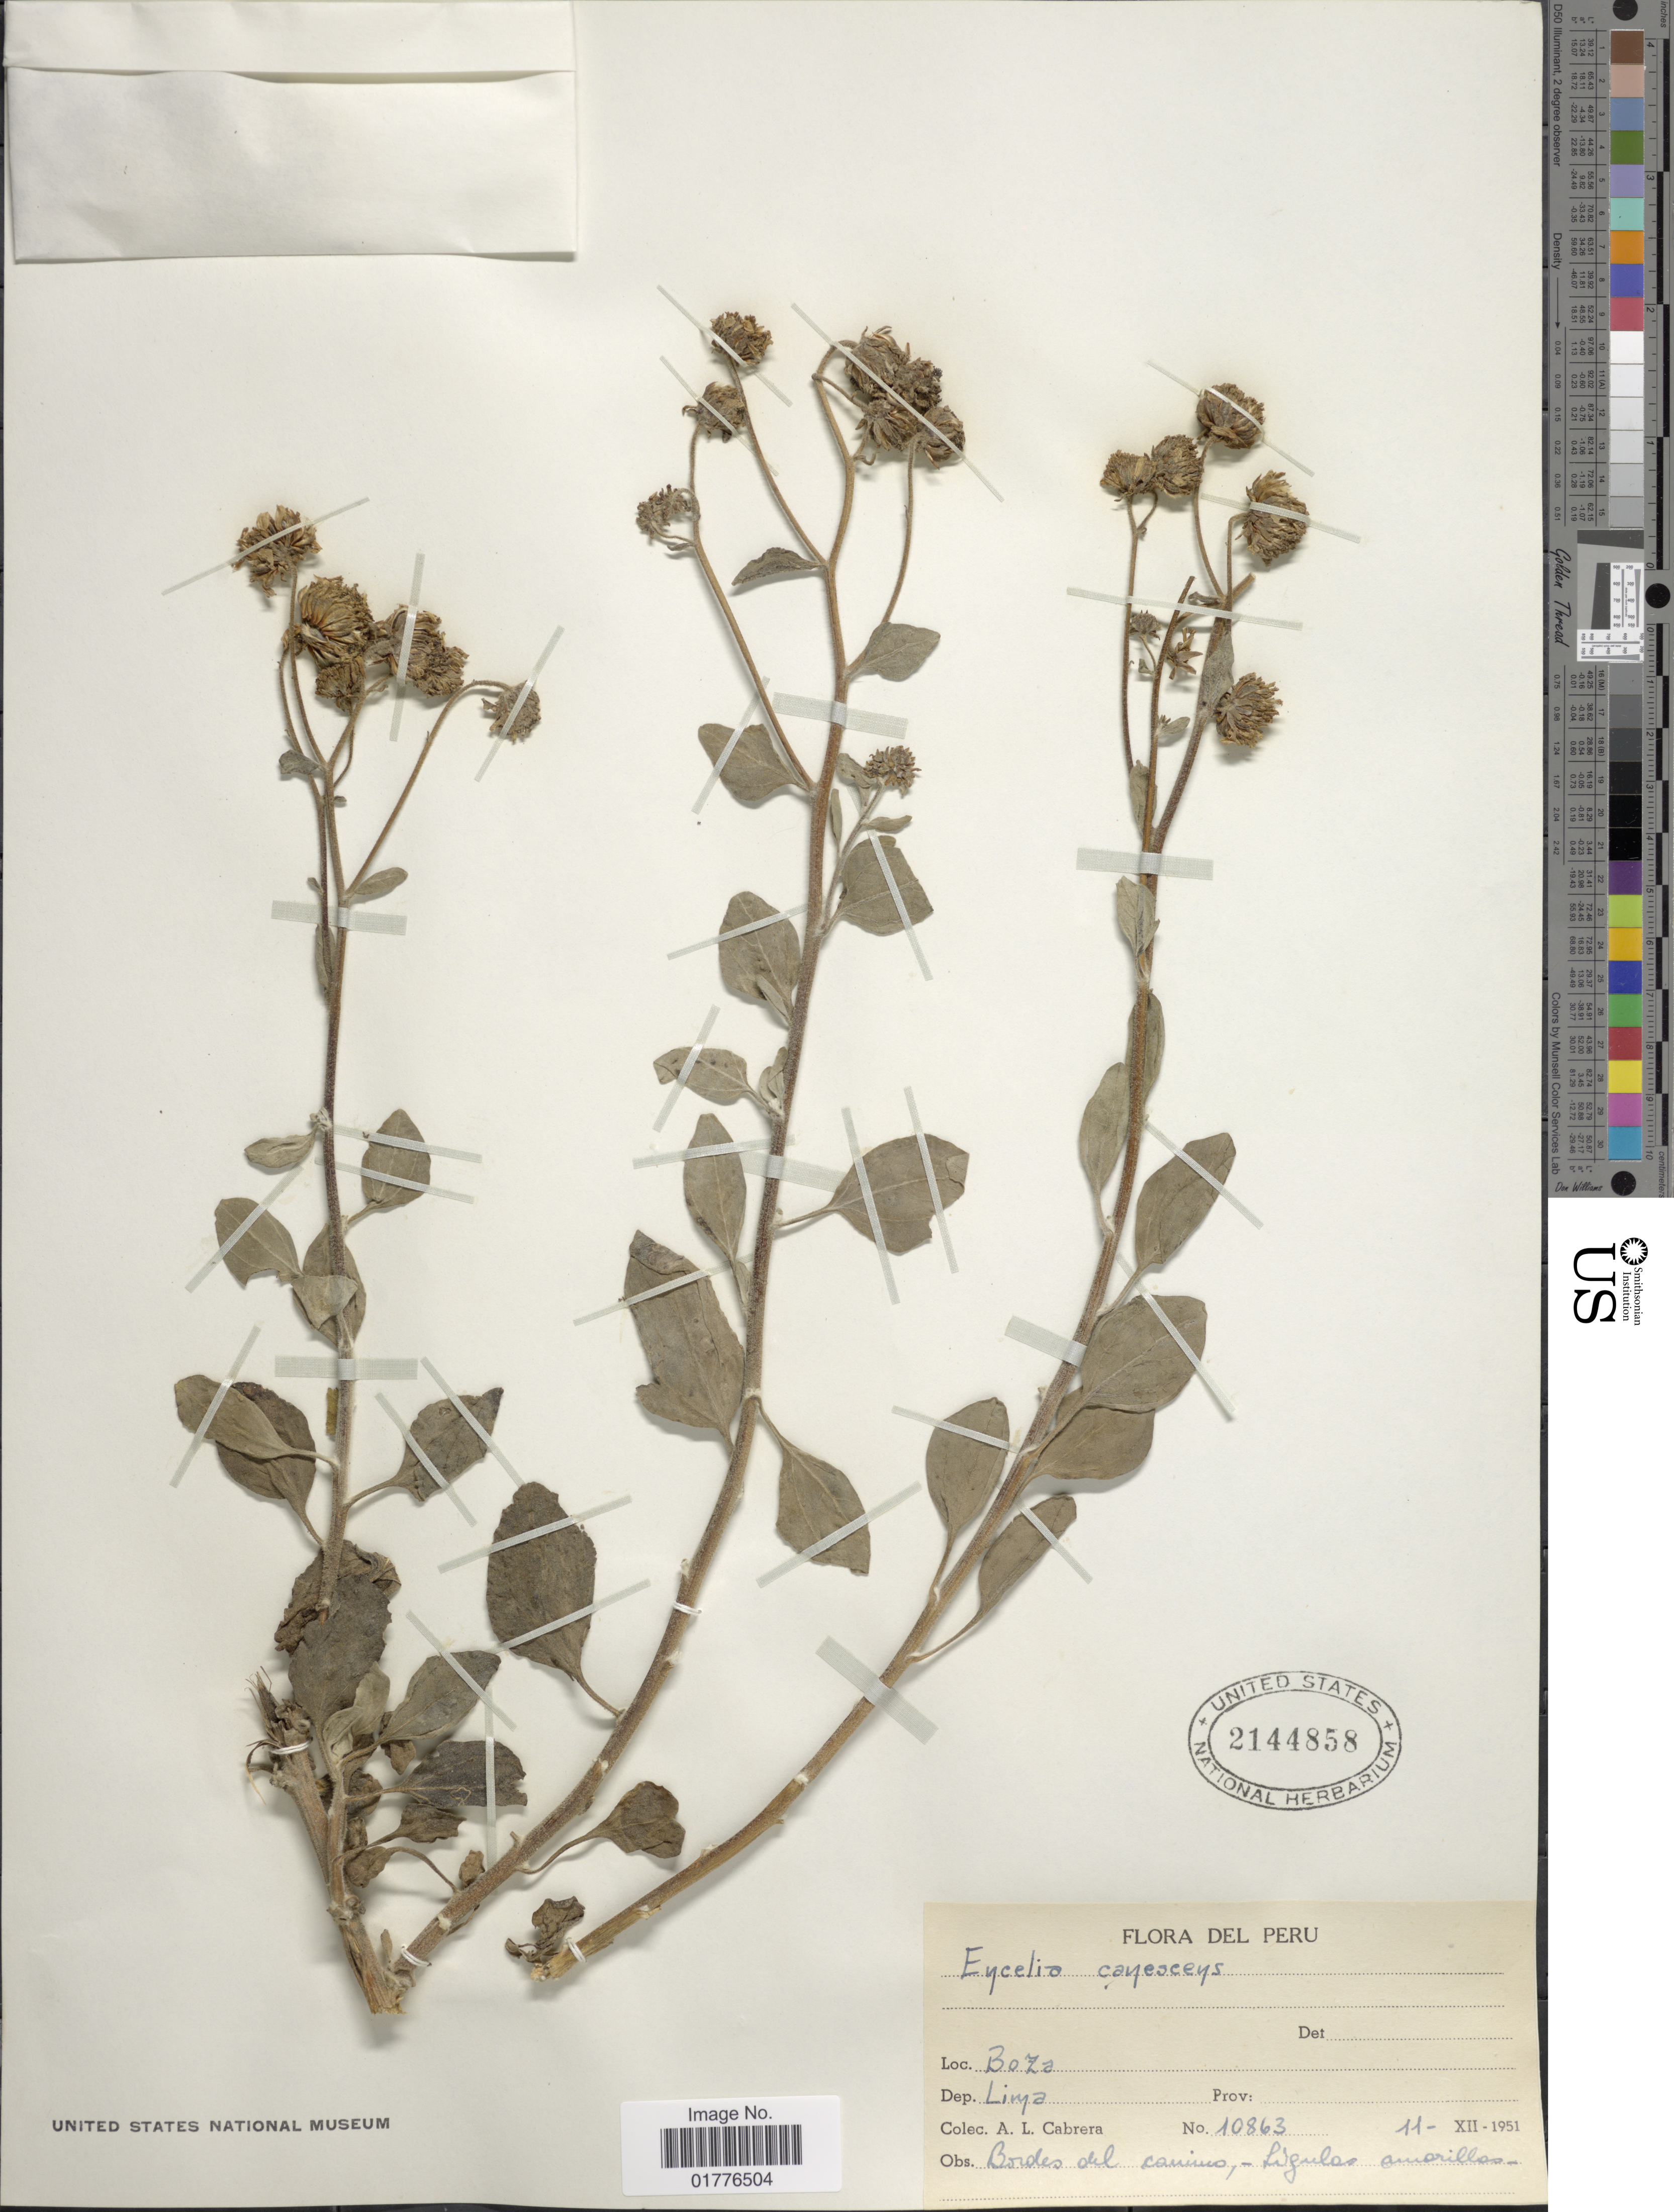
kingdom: Plantae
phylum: Tracheophyta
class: Magnoliopsida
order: Asterales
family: Asteraceae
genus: Encelia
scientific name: Encelia canescens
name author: Lam.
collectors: A. L. Cabrera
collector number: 10863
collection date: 1951-12-11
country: Peru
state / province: Lima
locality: Boza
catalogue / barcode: US 2144858